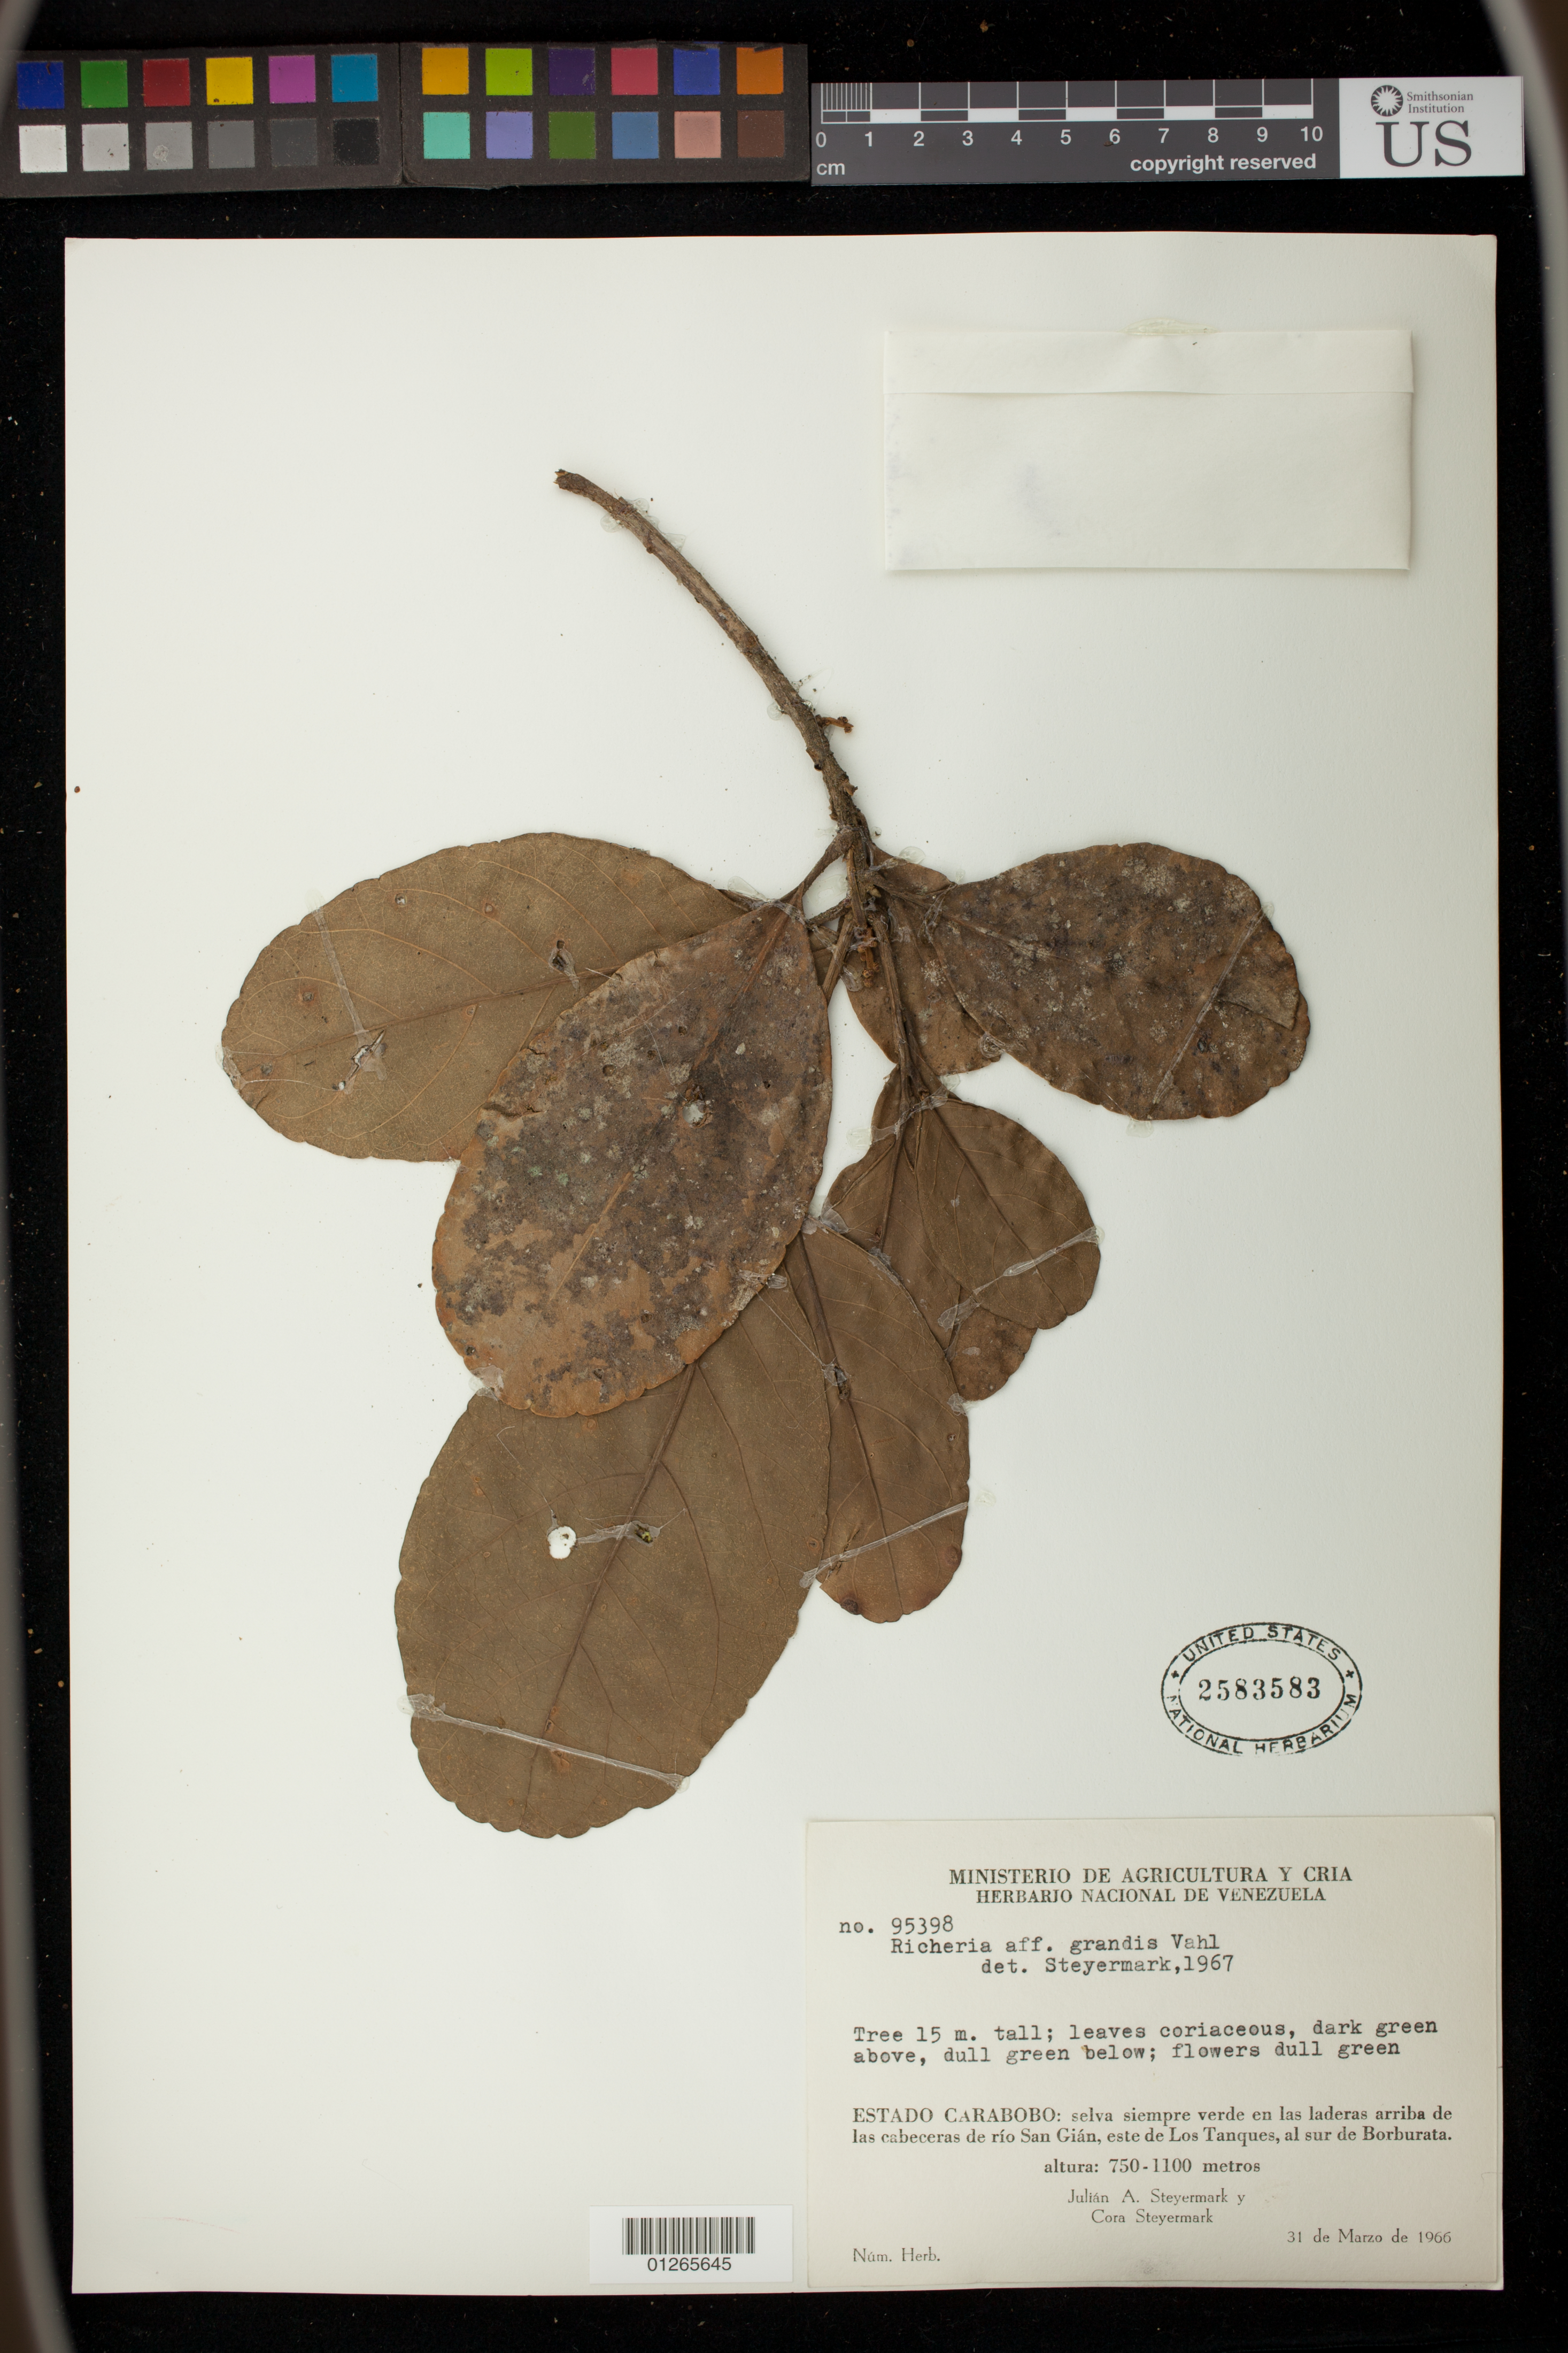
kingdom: Plantae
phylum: Tracheophyta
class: Magnoliopsida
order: Malpighiales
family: Phyllanthaceae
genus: Richeria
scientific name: Richeria grandis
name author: Vahl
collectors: J. Steyermark & C. Steyermark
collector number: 95398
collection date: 1966-03-31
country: Venezuela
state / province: Carabobo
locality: Yaracuy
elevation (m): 750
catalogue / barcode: US 2583583